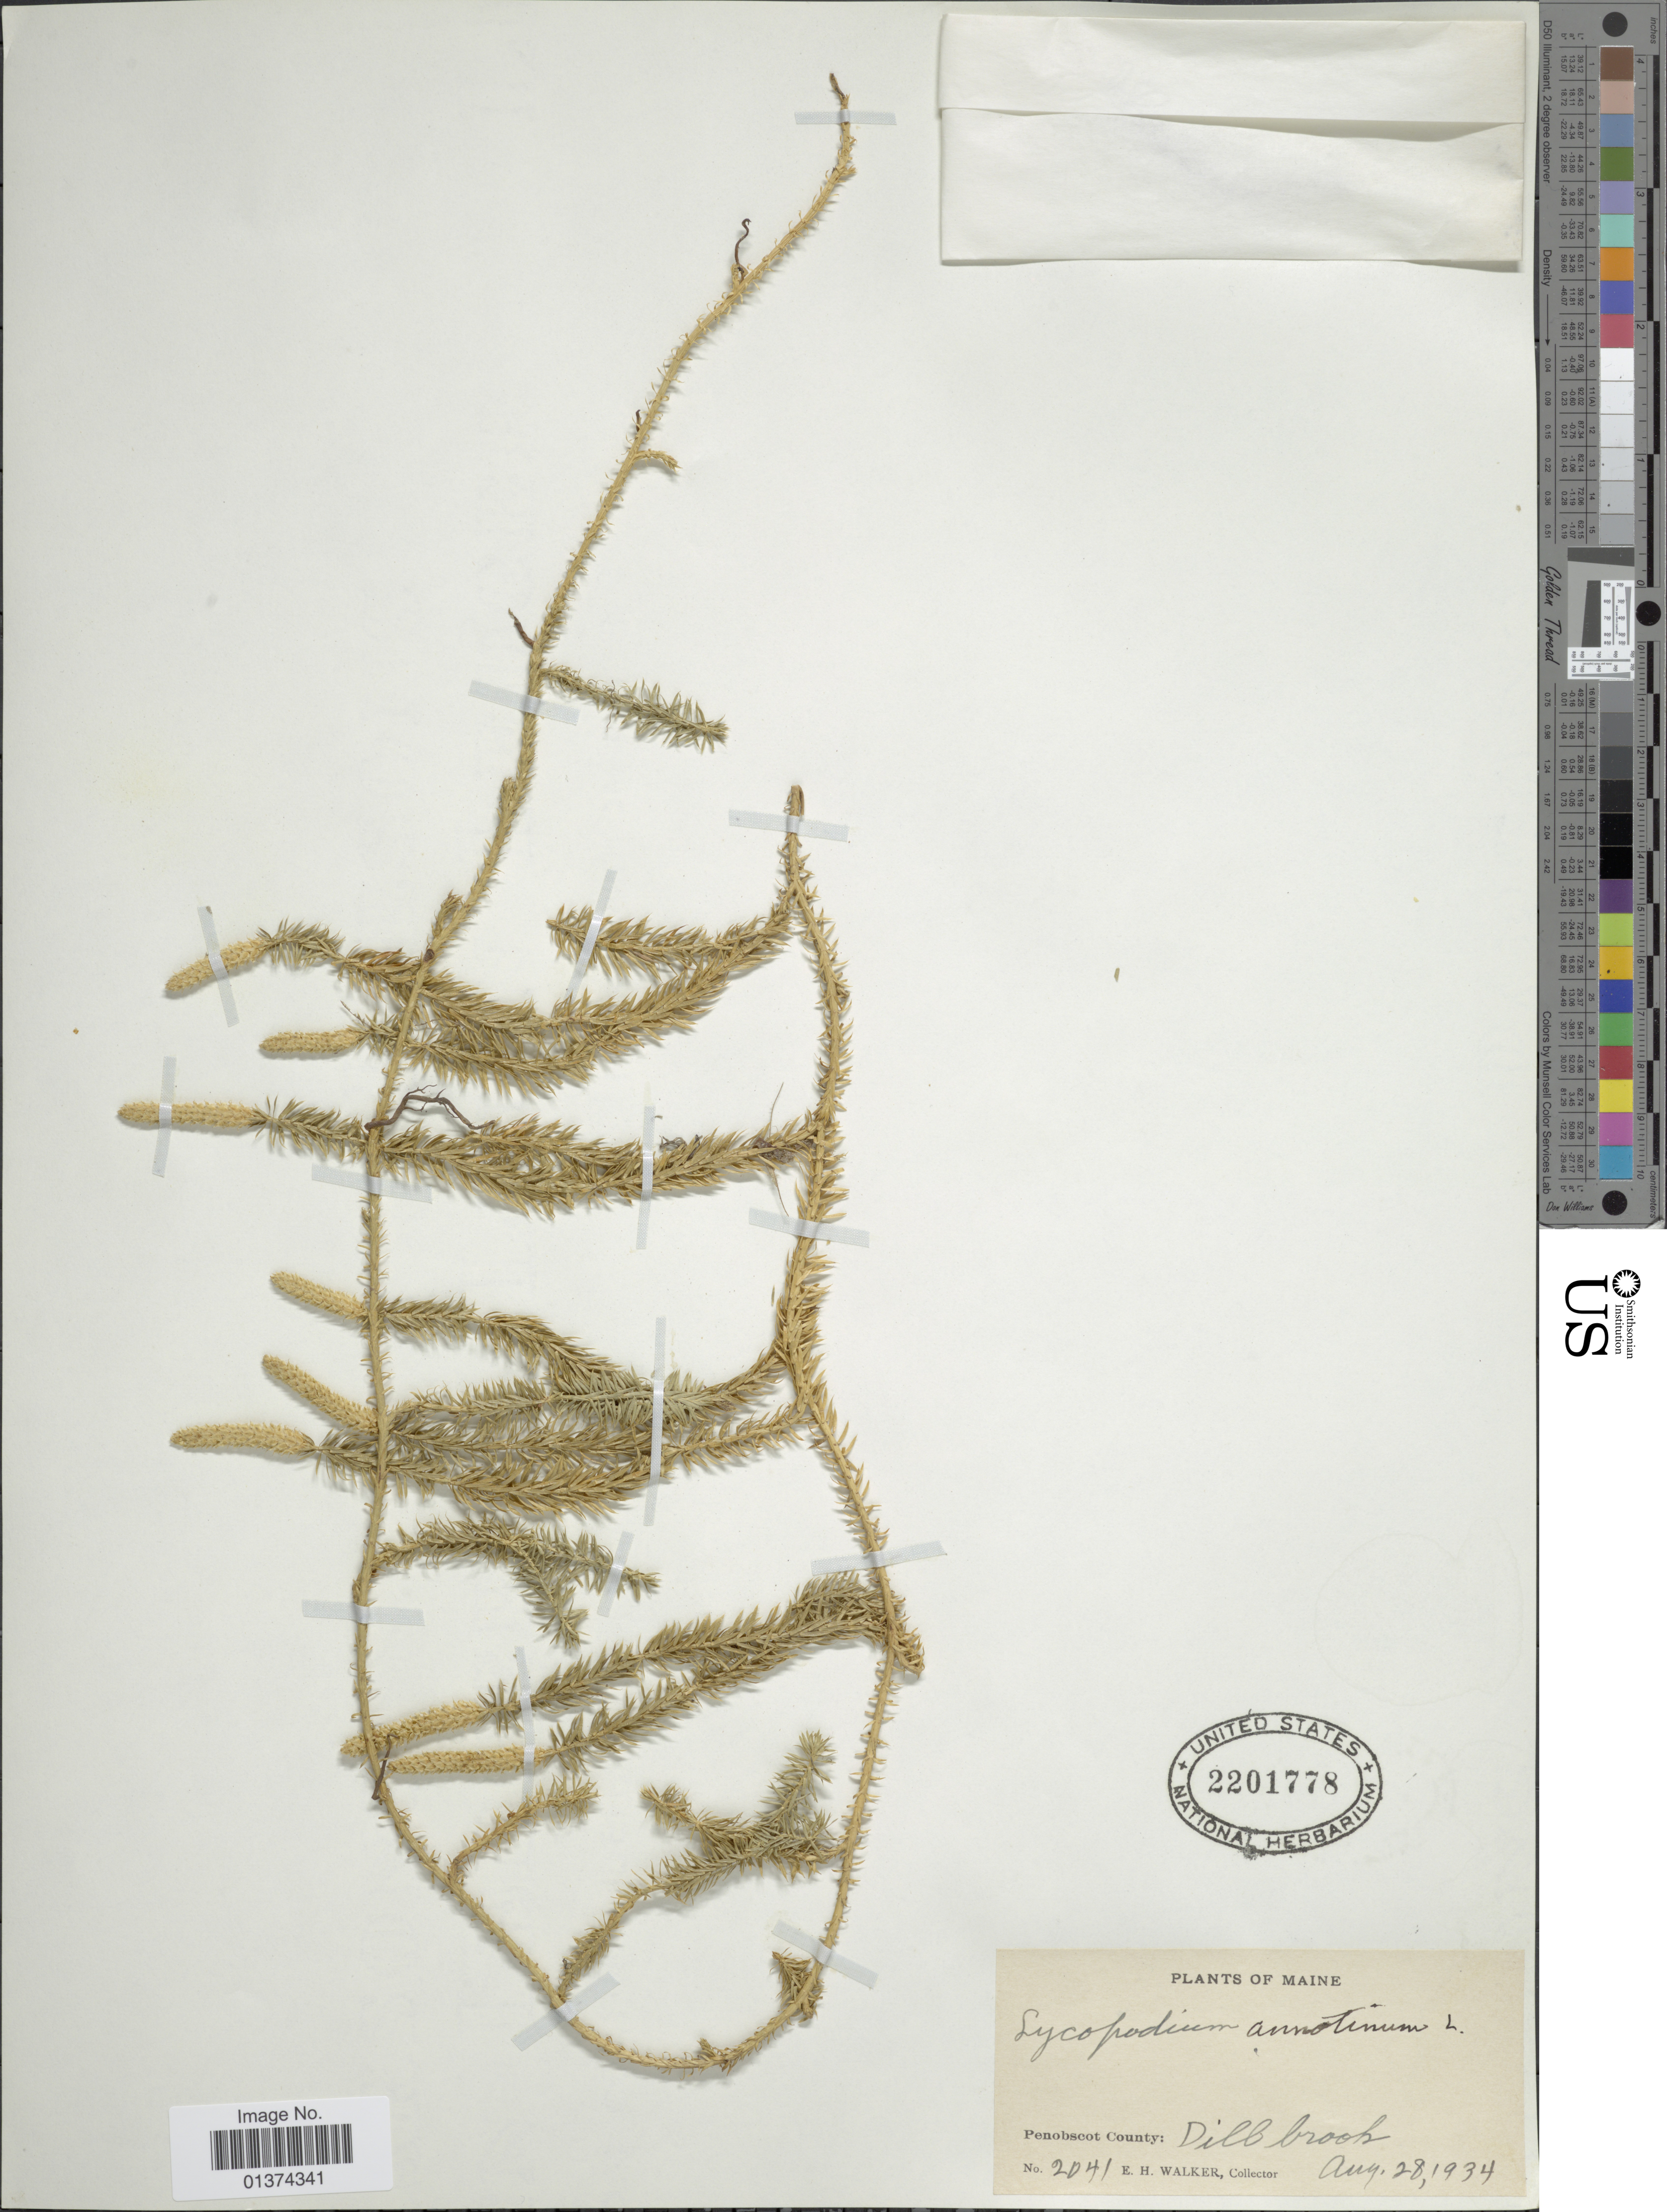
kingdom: Plantae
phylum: Tracheophyta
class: Lycopodiopsida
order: Lycopodiales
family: Lycopodiaceae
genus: Spinulum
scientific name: Spinulum annotinum subsp. annotinum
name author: (L.) A. Haines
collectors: E. H. Walker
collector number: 2041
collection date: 1934-08-28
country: United States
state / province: Maine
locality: Penobscot County: Dill brook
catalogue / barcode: US 2201778